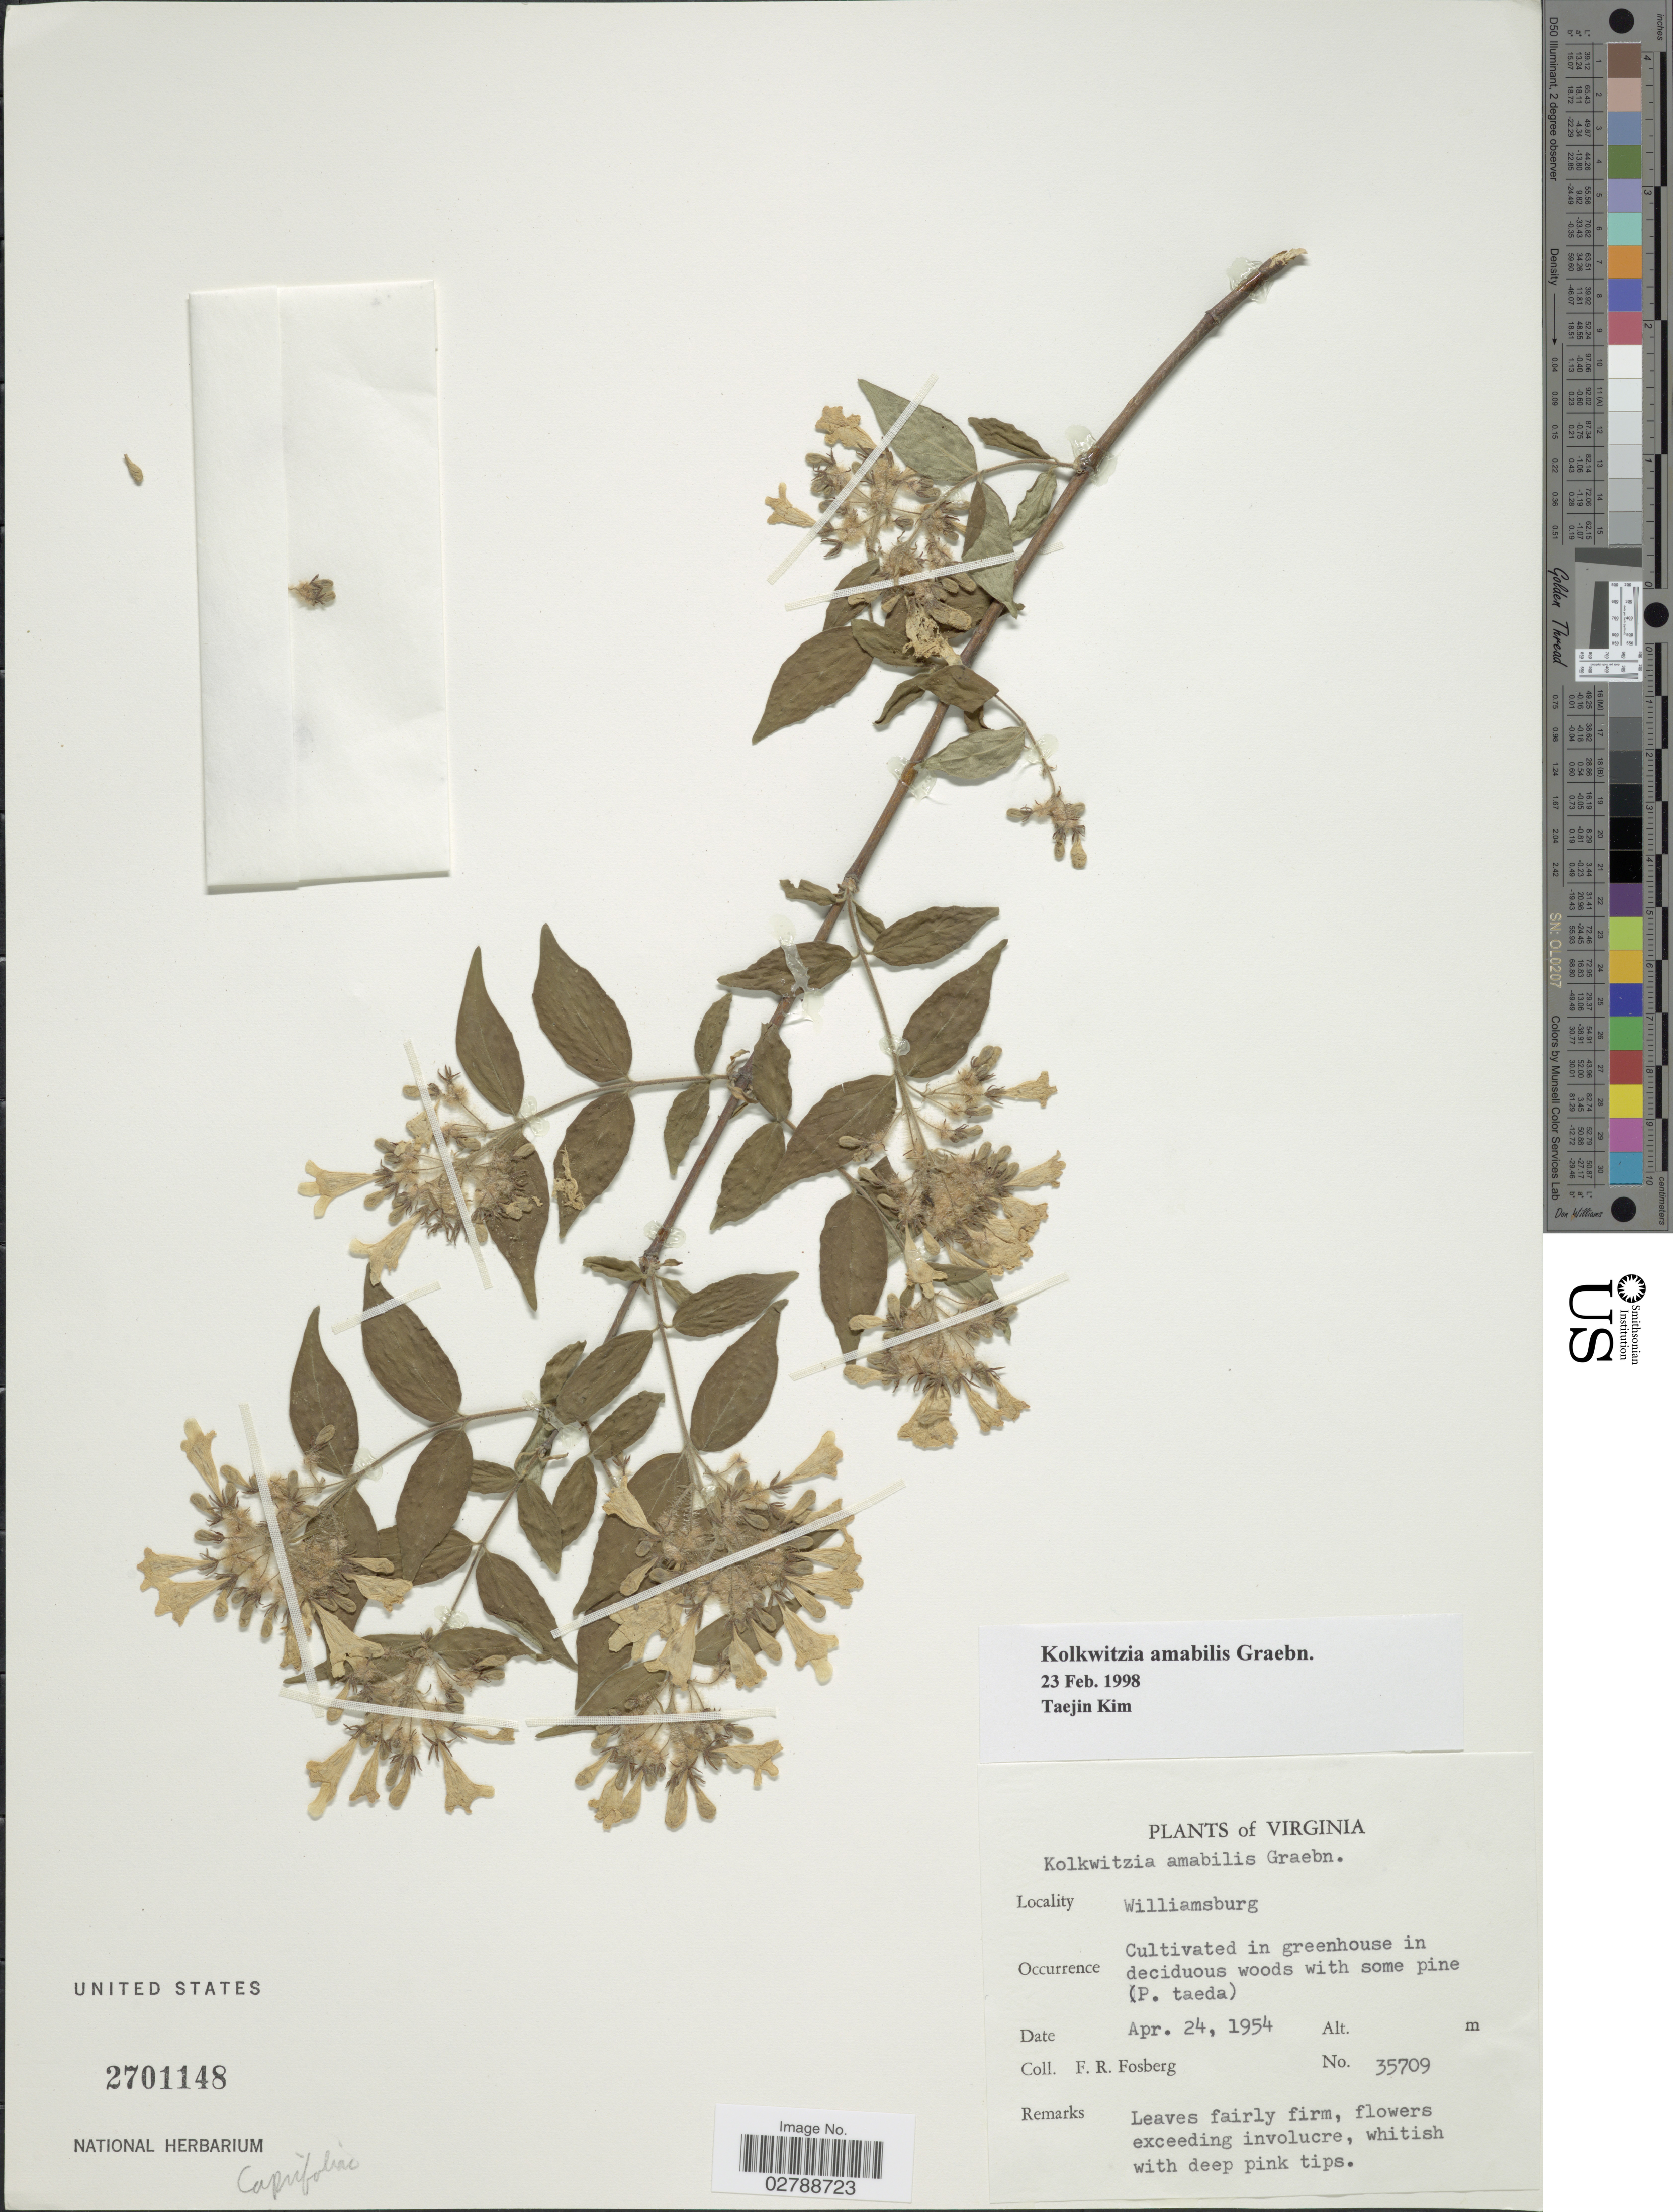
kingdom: Plantae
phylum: Tracheophyta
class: Magnoliopsida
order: Dipsacales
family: Caprifoliaceae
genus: Kolkwitzia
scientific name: Kolkwitzia amabilis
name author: Graebn.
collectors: F. R. Fosberg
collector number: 35709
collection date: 1954-04-24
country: United States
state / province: Virginia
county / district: City of Williamsburg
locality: Williamsburg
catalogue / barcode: US 2701148